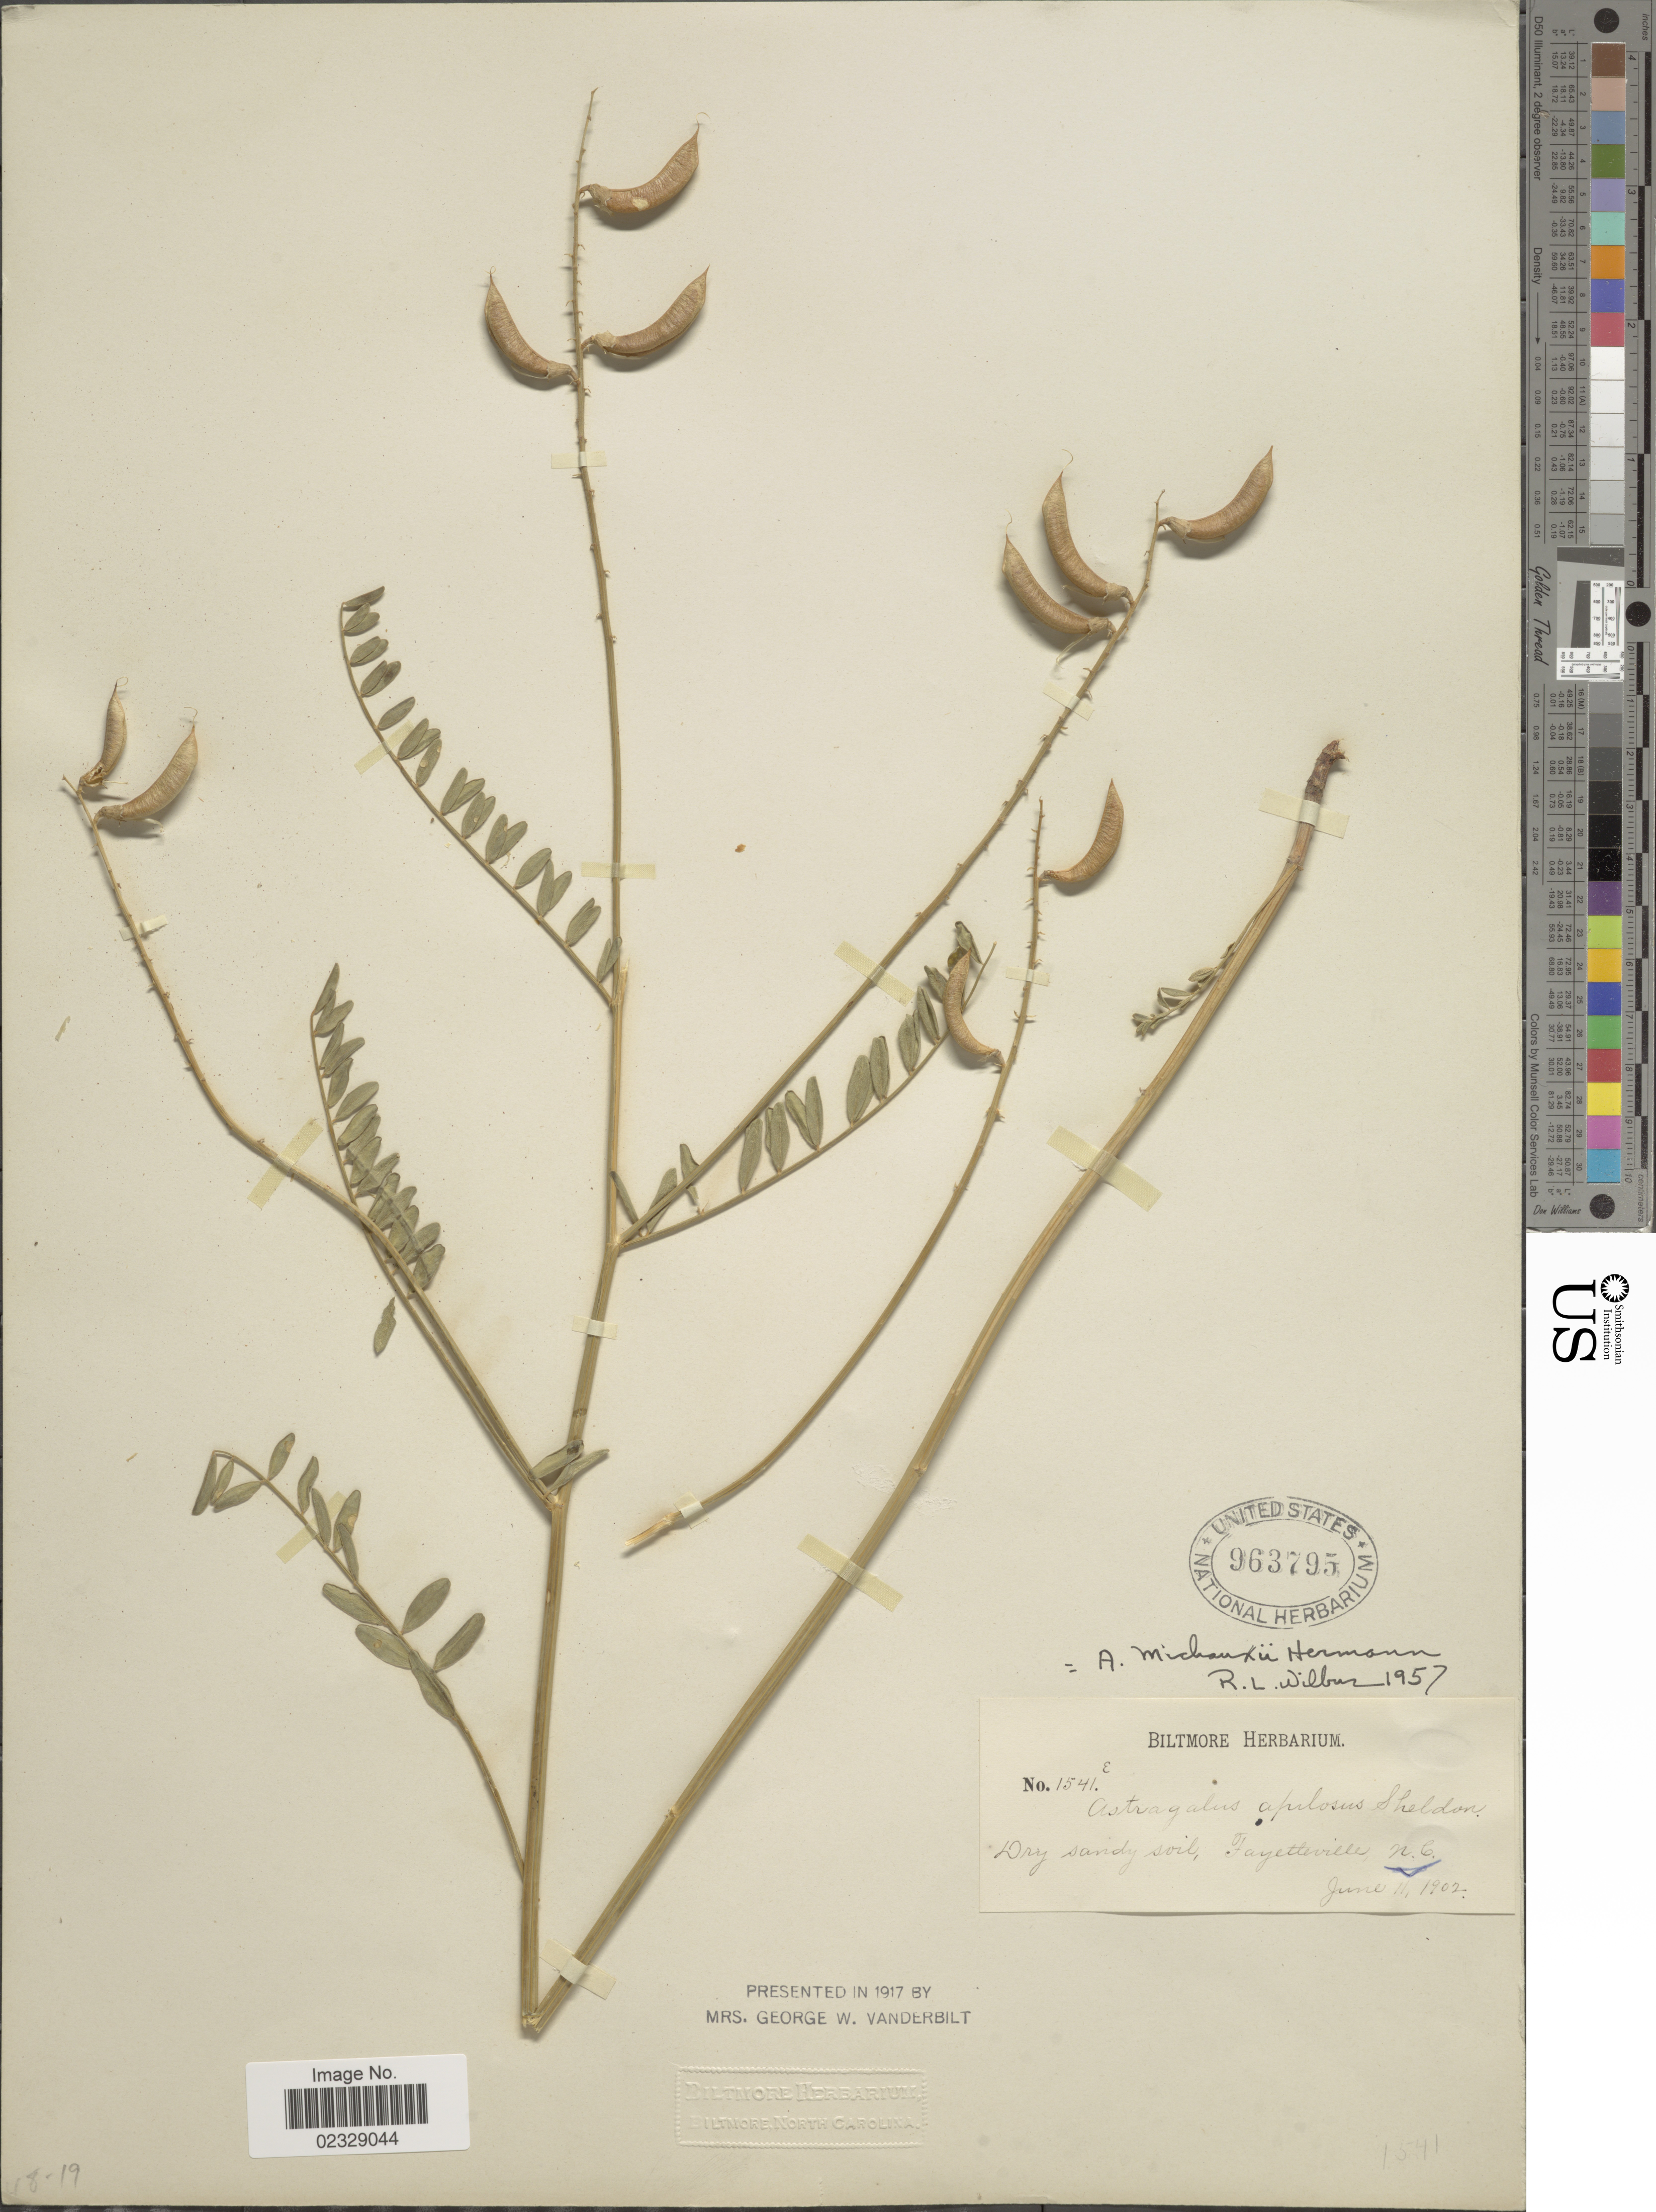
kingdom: Plantae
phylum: Tracheophyta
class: Magnoliopsida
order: Fabales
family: Fabaceae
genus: Astragalus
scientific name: Astragalus apilosus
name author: E. Sheld.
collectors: ex herb. Biltmore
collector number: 1541E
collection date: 1902-06-11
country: United States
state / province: North Carolina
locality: Dry sandy soil, Fayetteville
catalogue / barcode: US 963795